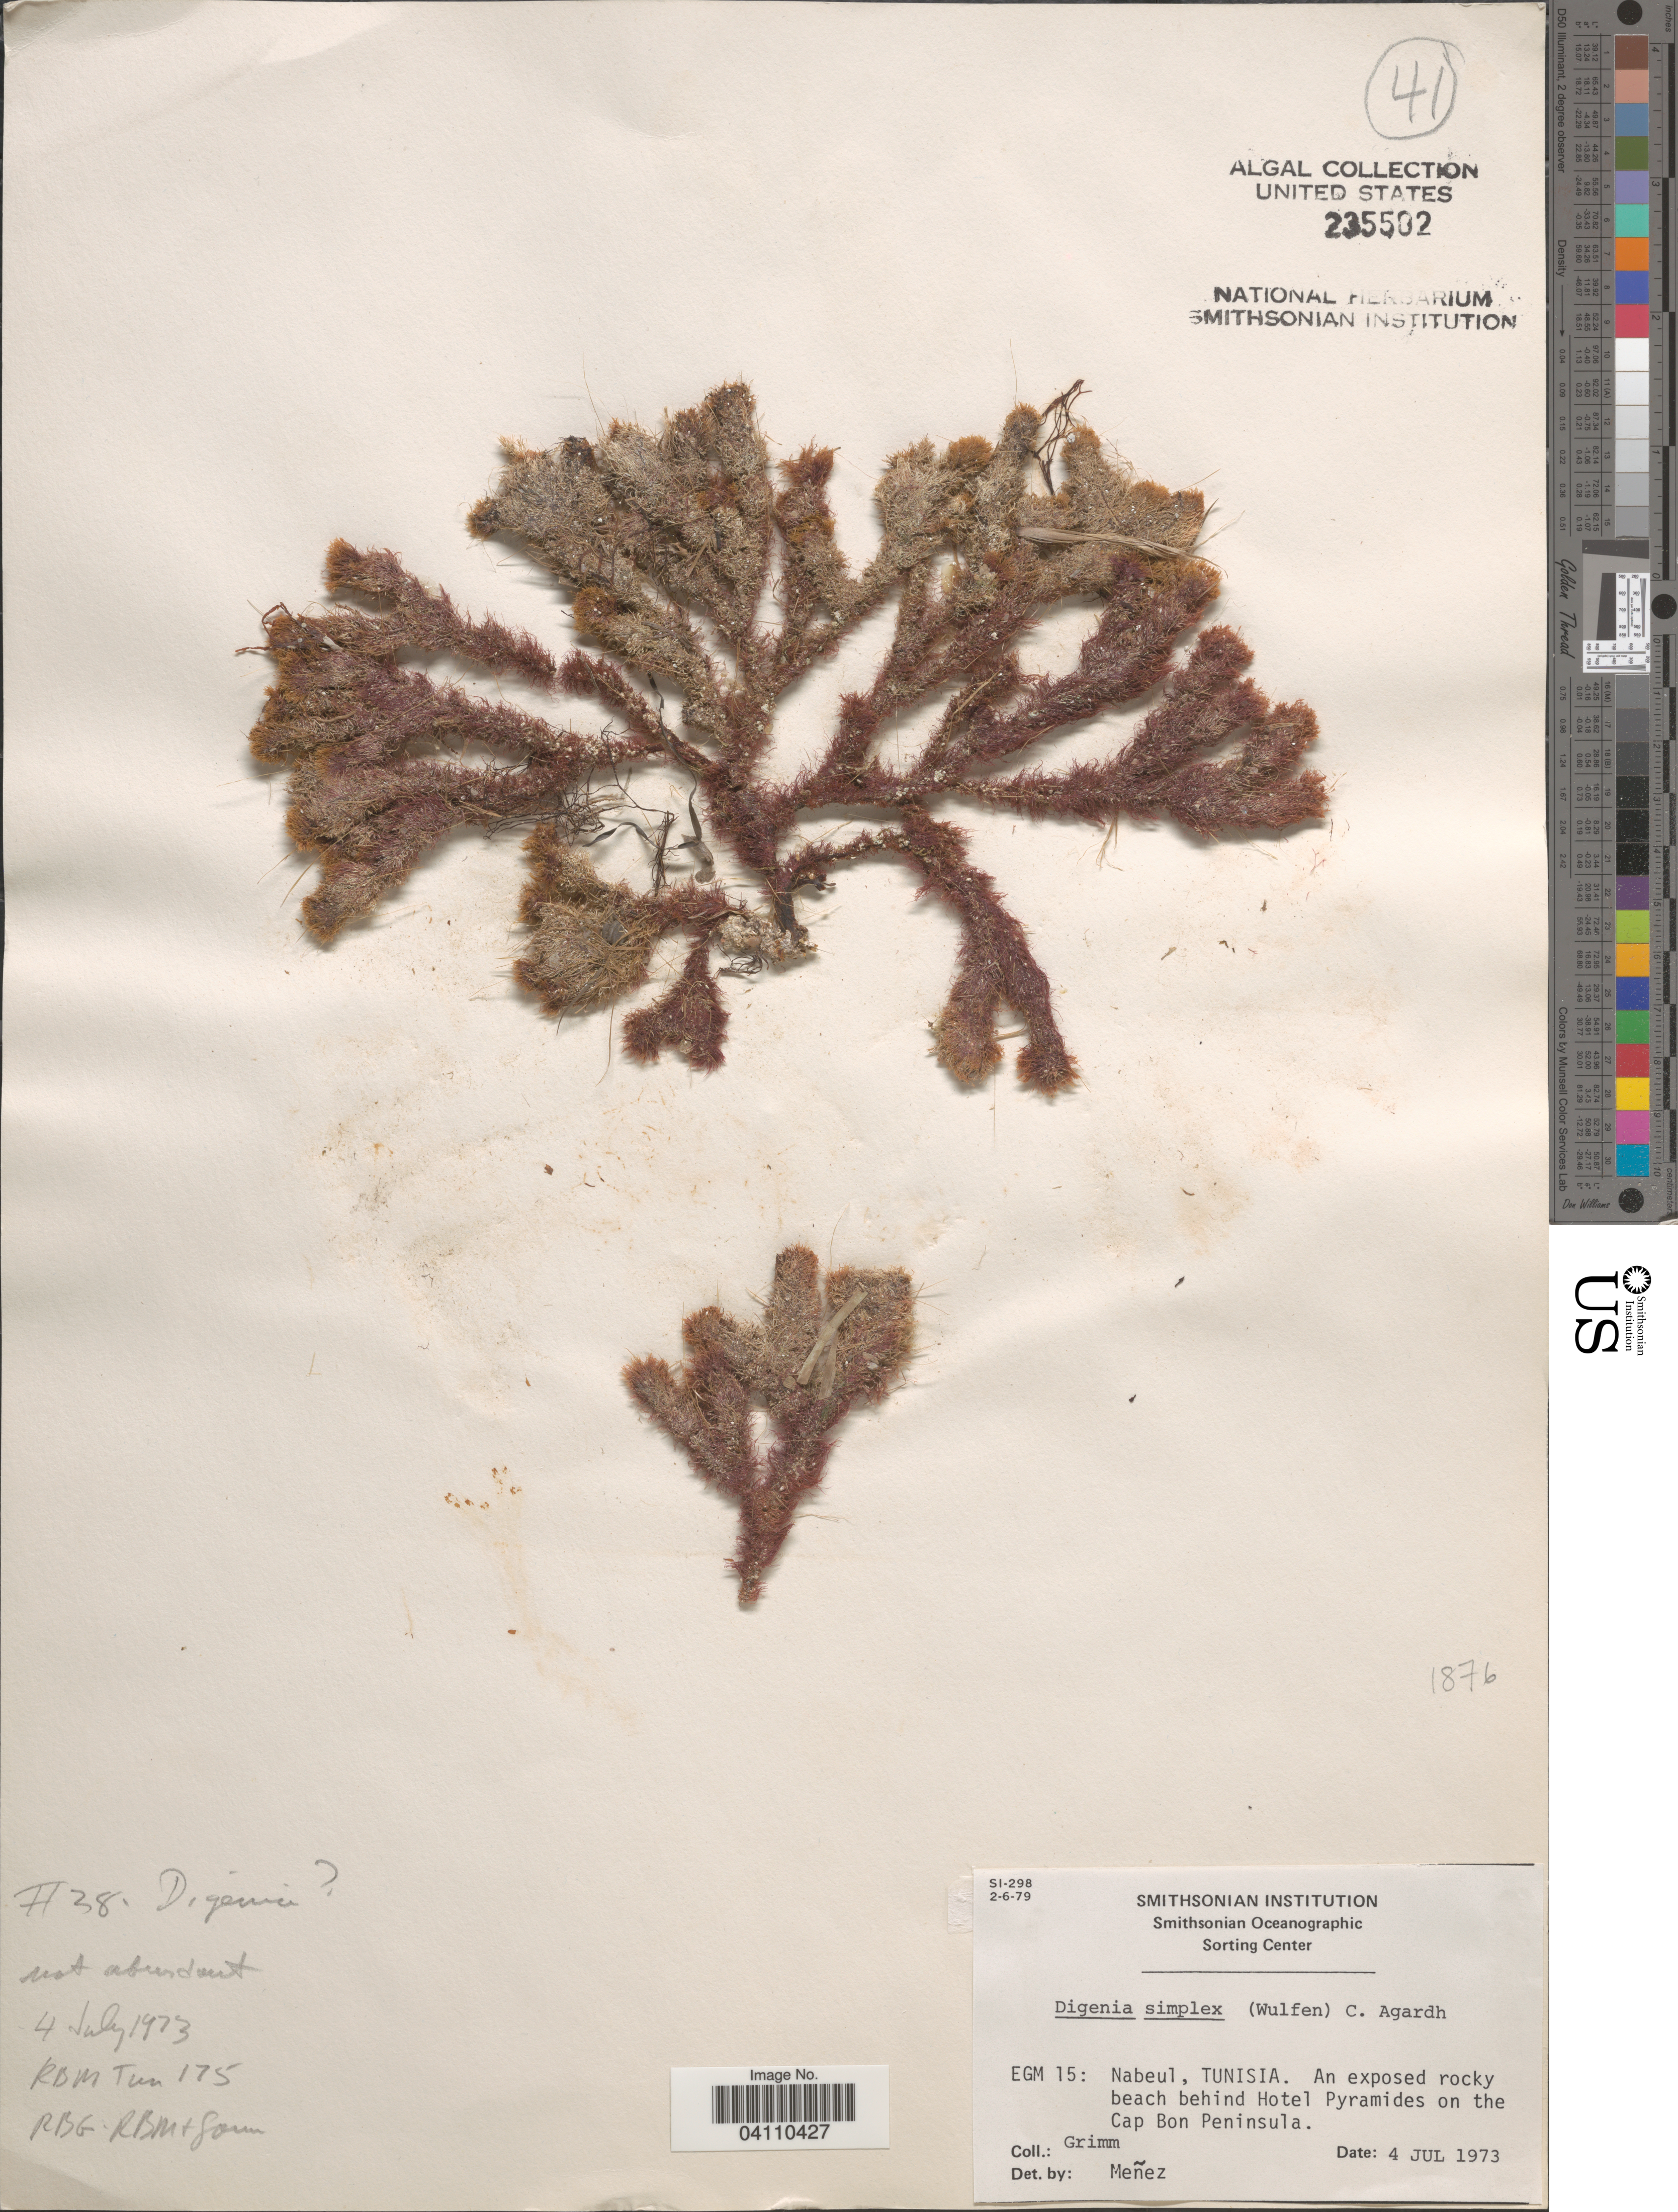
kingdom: Plantae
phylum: Rhodophyta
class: Florideophyceae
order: Ceramiales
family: Rhodomelaceae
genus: Digenea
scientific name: Digenea simplex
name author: (Wulfen) C. Agardh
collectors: Grimm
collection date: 1973-07-04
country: Tunisia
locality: EGM 15: Nabeul, Tunisia. An exposed rocky beach behind Hotel Pyramides on the Cap Bon Peninsula.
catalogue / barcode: US 235502